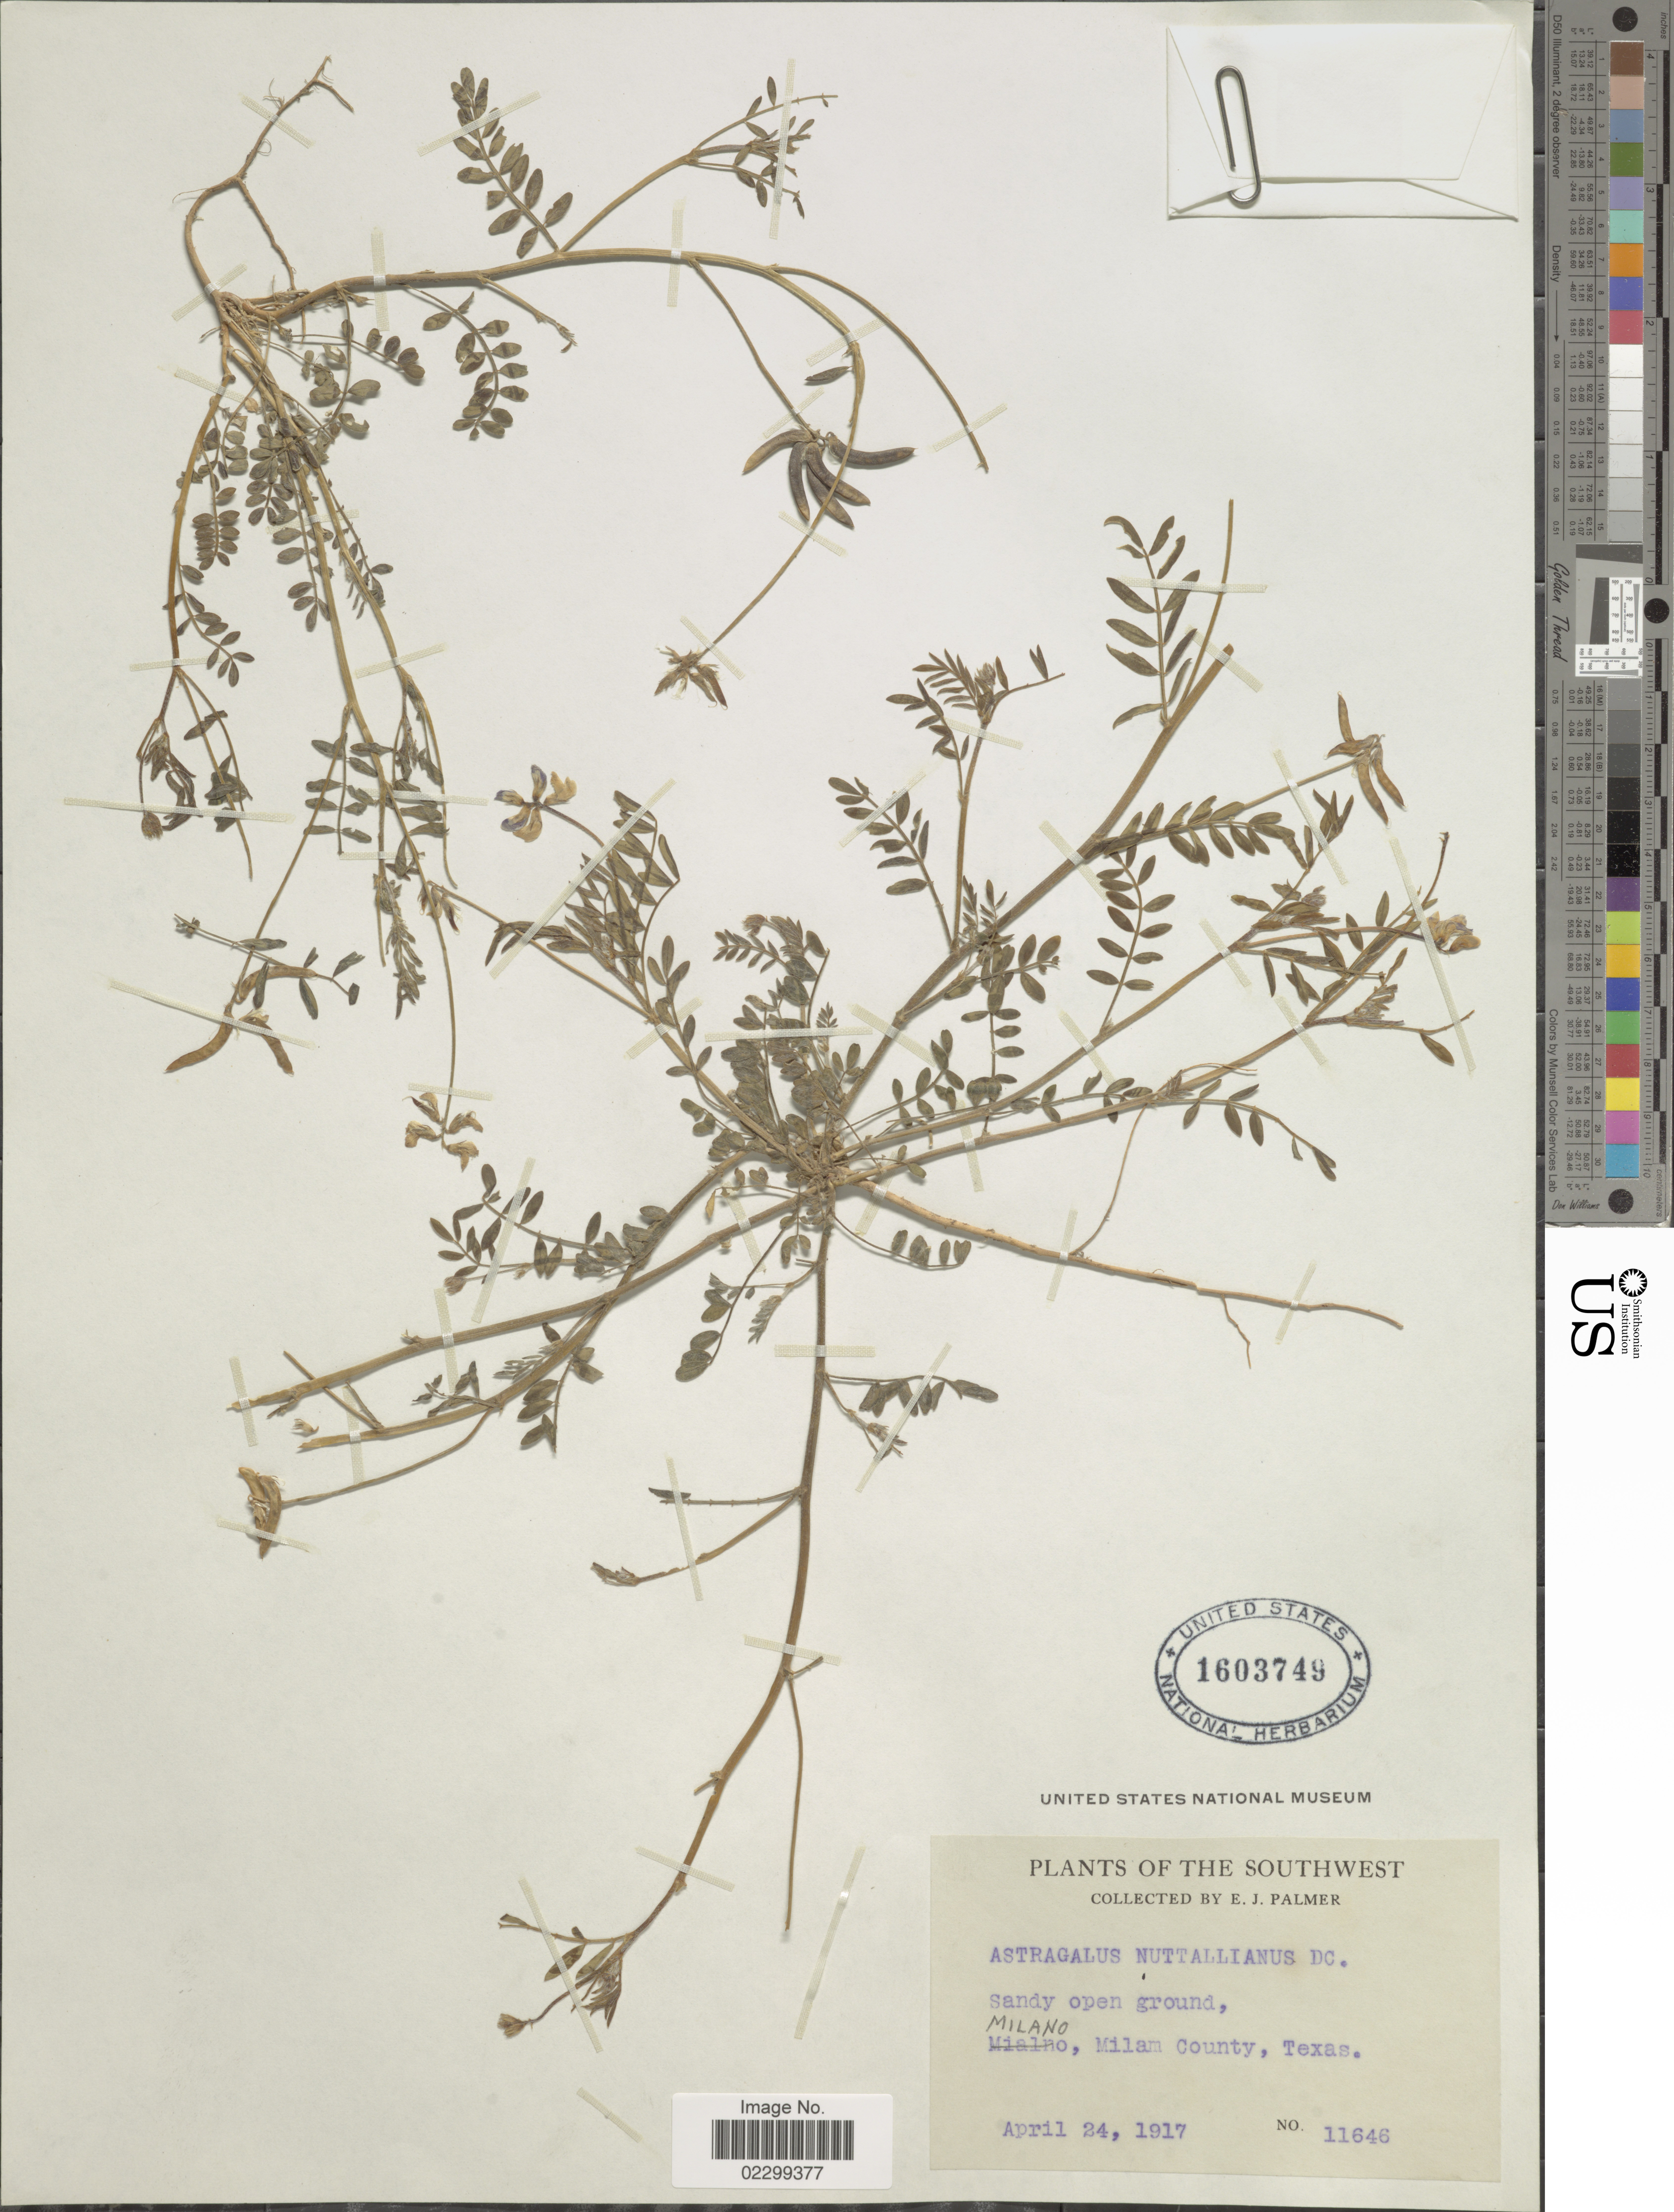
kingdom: Plantae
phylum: Tracheophyta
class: Magnoliopsida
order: Fabales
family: Fabaceae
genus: Astragalus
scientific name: Astragalus austrinus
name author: (Small) O.E. Schulz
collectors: E. J. Palmer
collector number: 11646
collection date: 1917-04-24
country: United States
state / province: Texas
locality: Milano, Milam county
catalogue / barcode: US 1603749